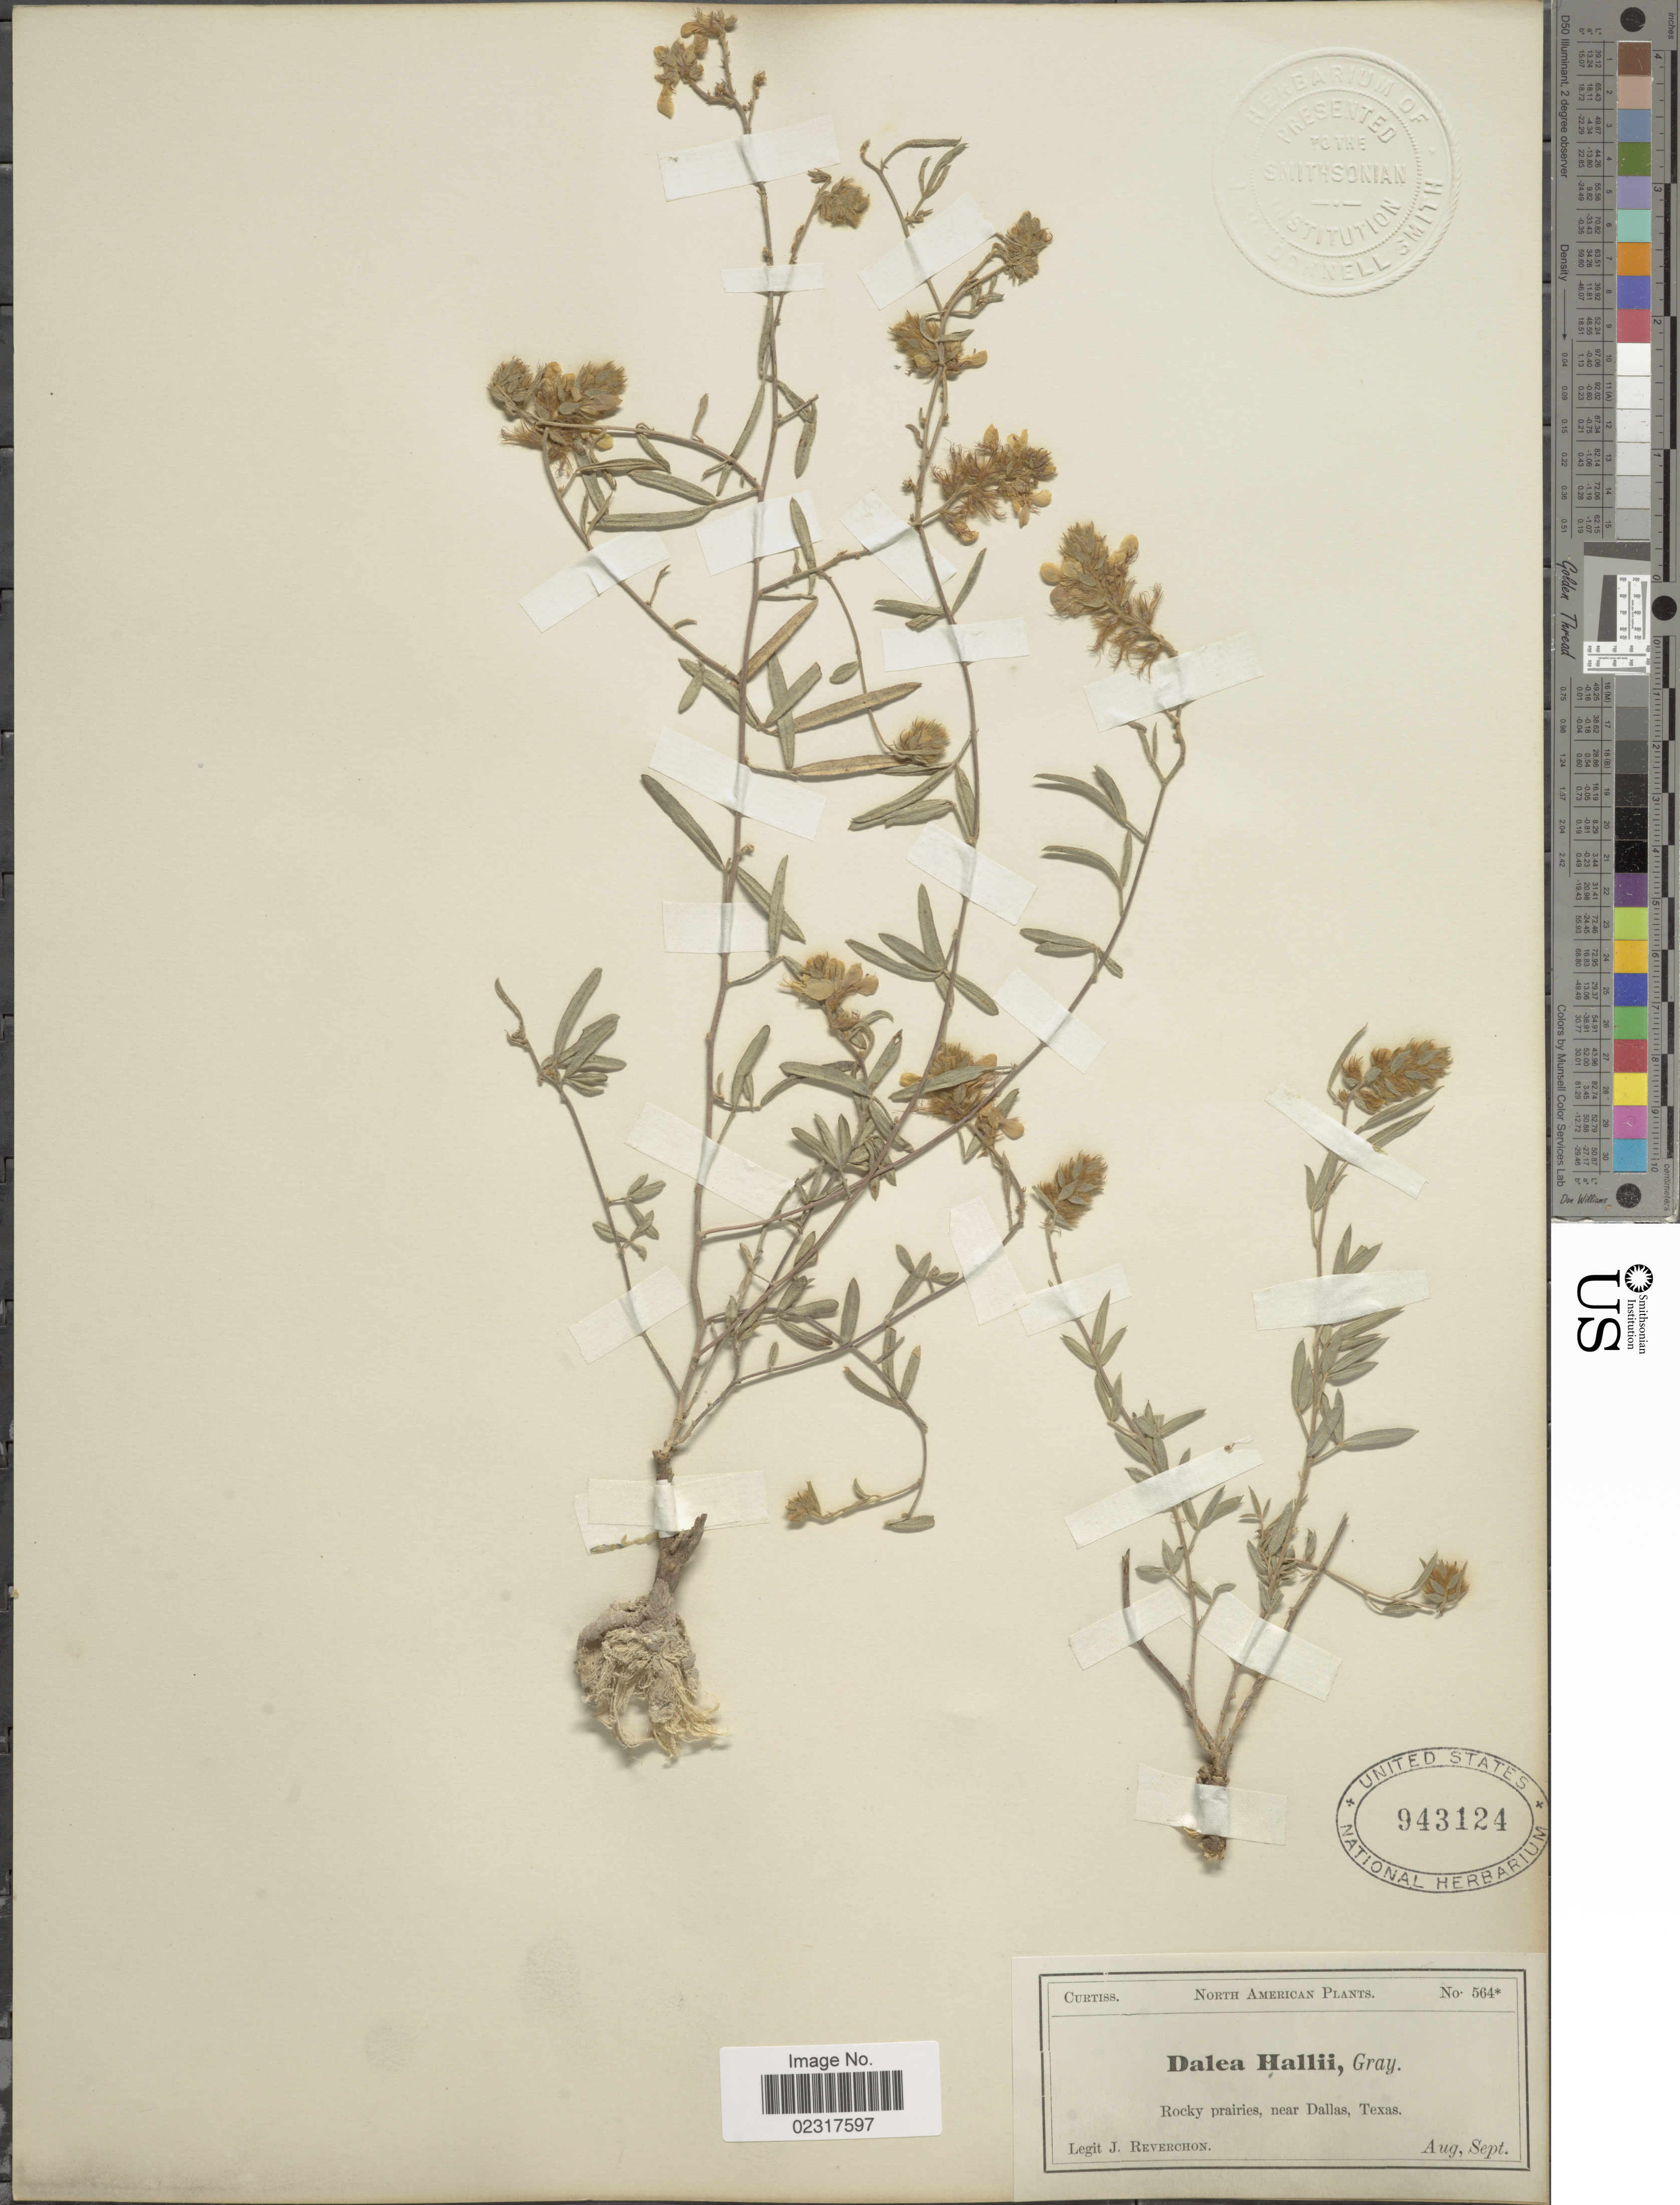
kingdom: Plantae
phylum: Tracheophyta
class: Magnoliopsida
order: Fabales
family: Fabaceae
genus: Dalea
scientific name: Dalea hallii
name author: A. Gray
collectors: J. Reverchon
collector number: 564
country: United States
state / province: Texas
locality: Near Dallas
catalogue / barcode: US 943124